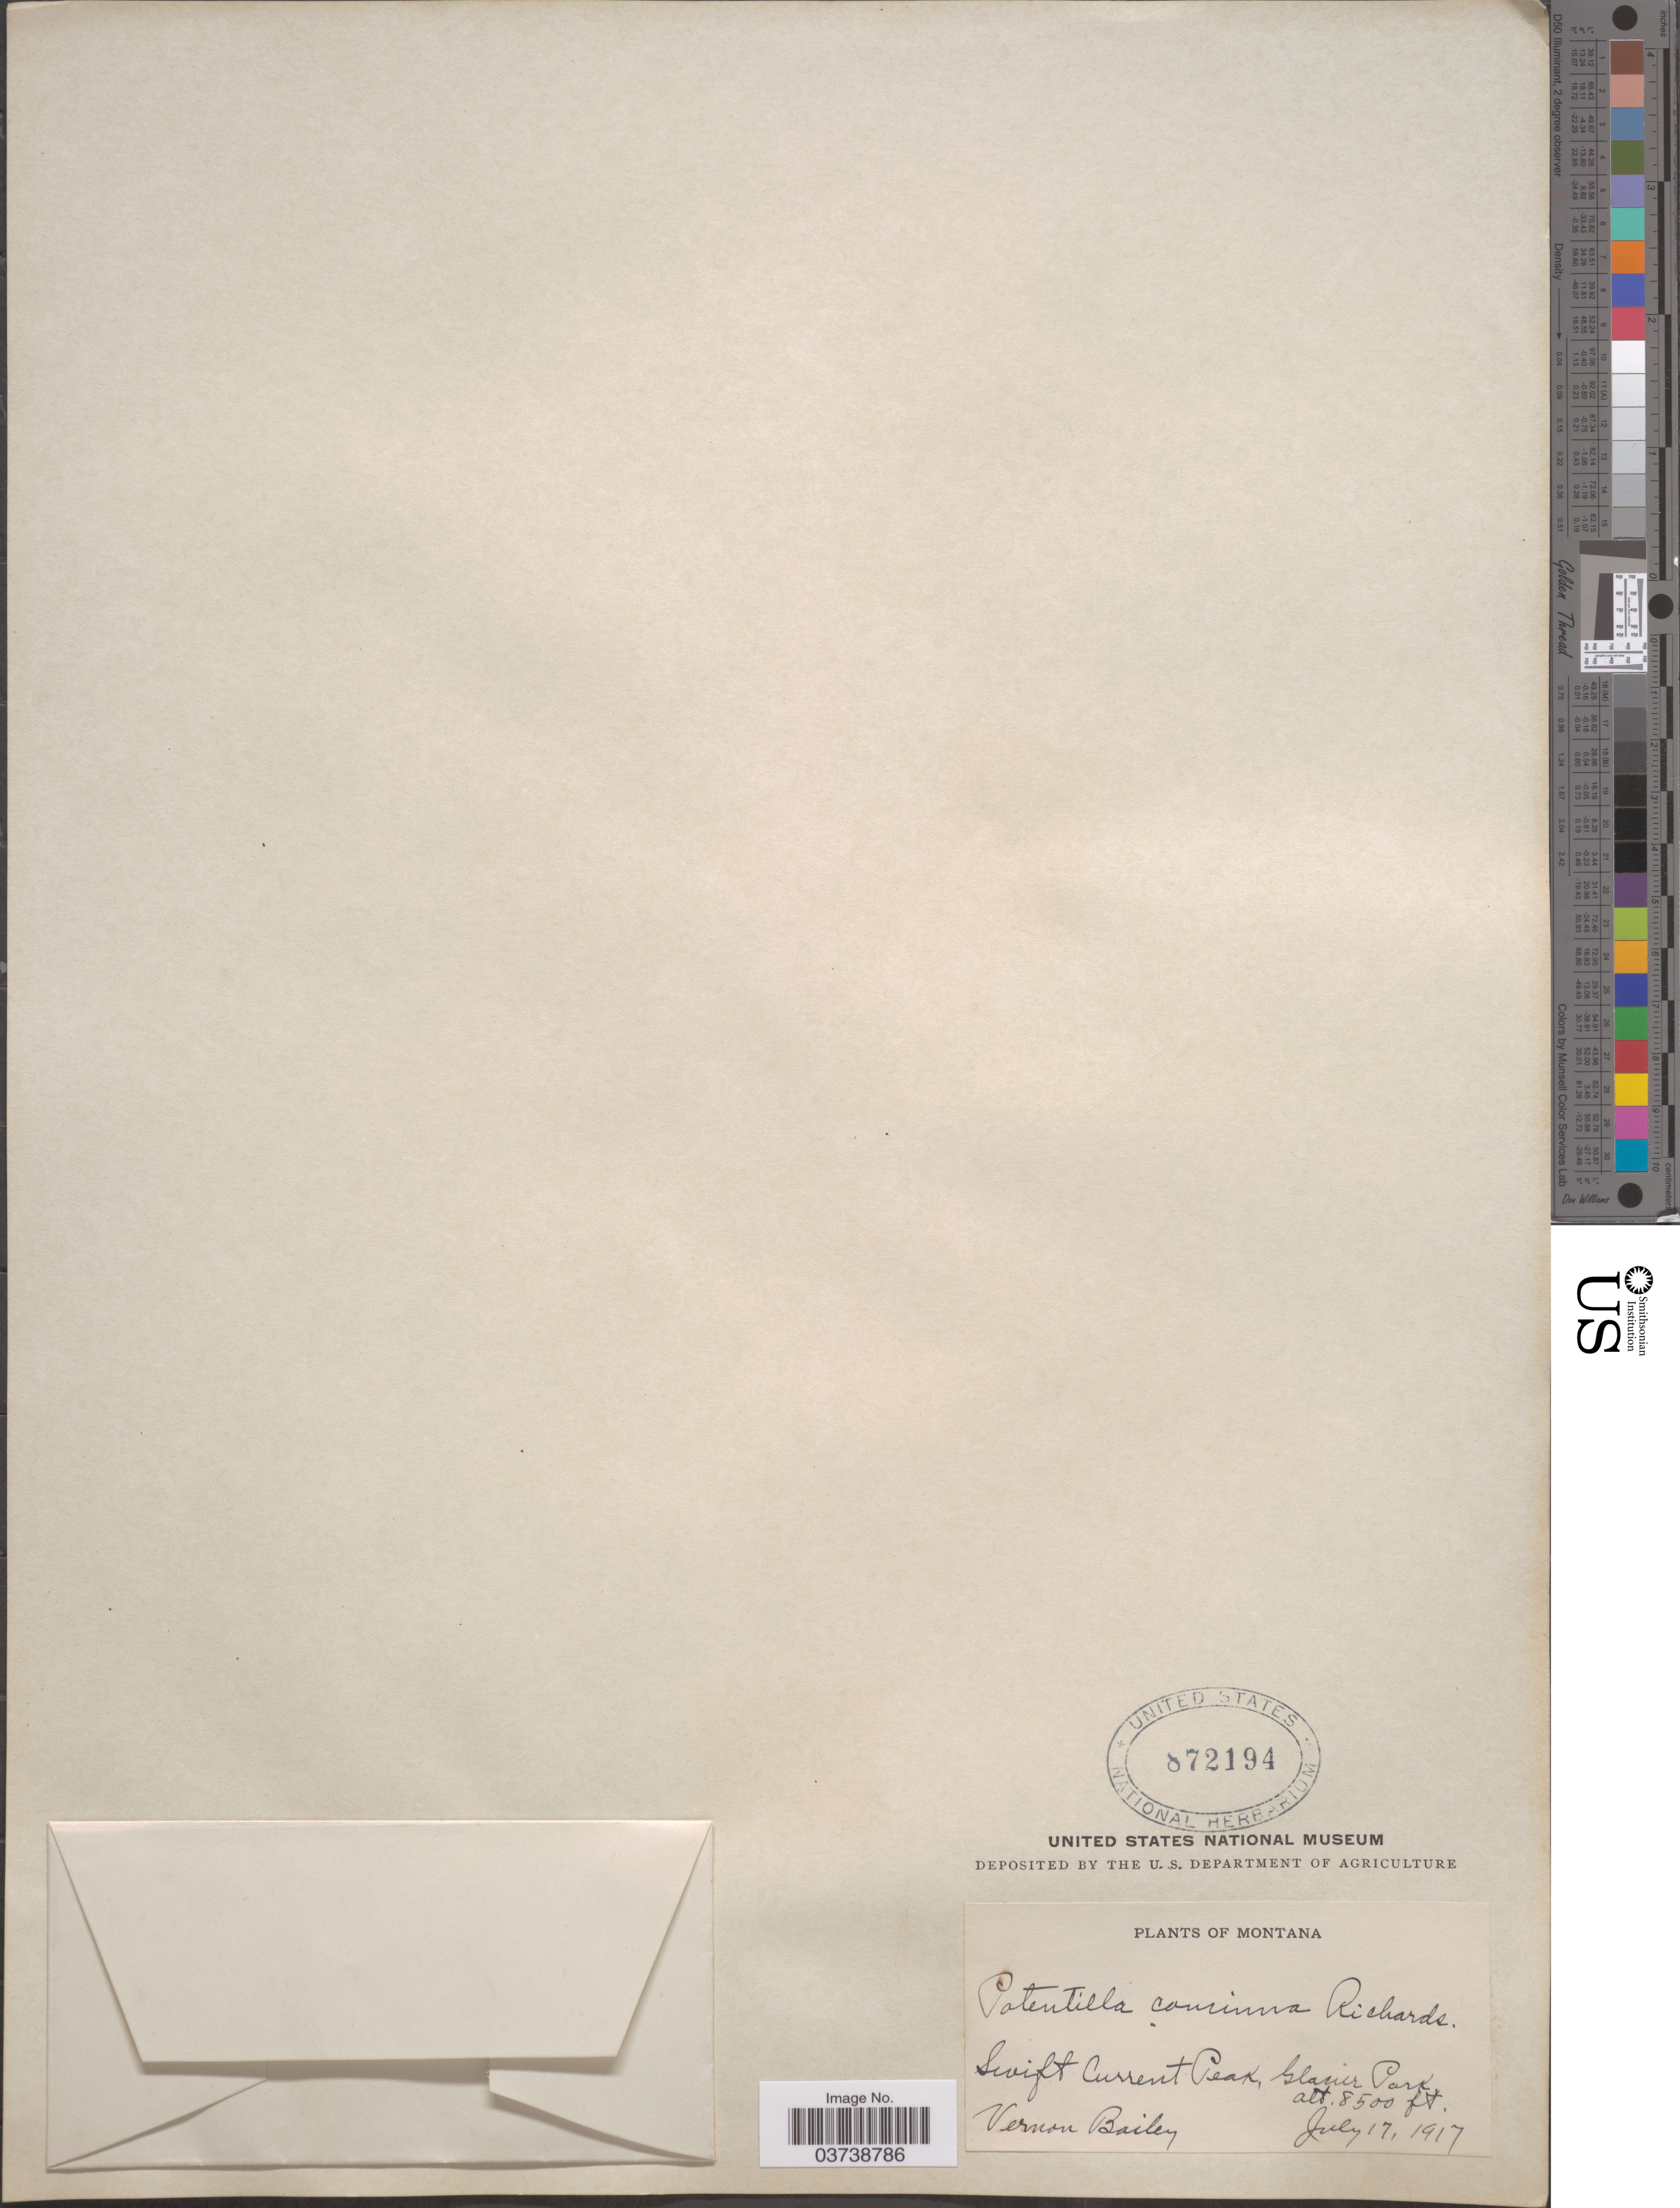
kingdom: Plantae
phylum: Tracheophyta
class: Magnoliopsida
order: Rosales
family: Rosaceae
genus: Potentilla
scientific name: Potentilla concinna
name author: Richardson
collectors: V. O. Bailey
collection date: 1917-07-17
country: United States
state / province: Montana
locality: Swift Current Peak, Glacier Park.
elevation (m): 2591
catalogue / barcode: US 872194